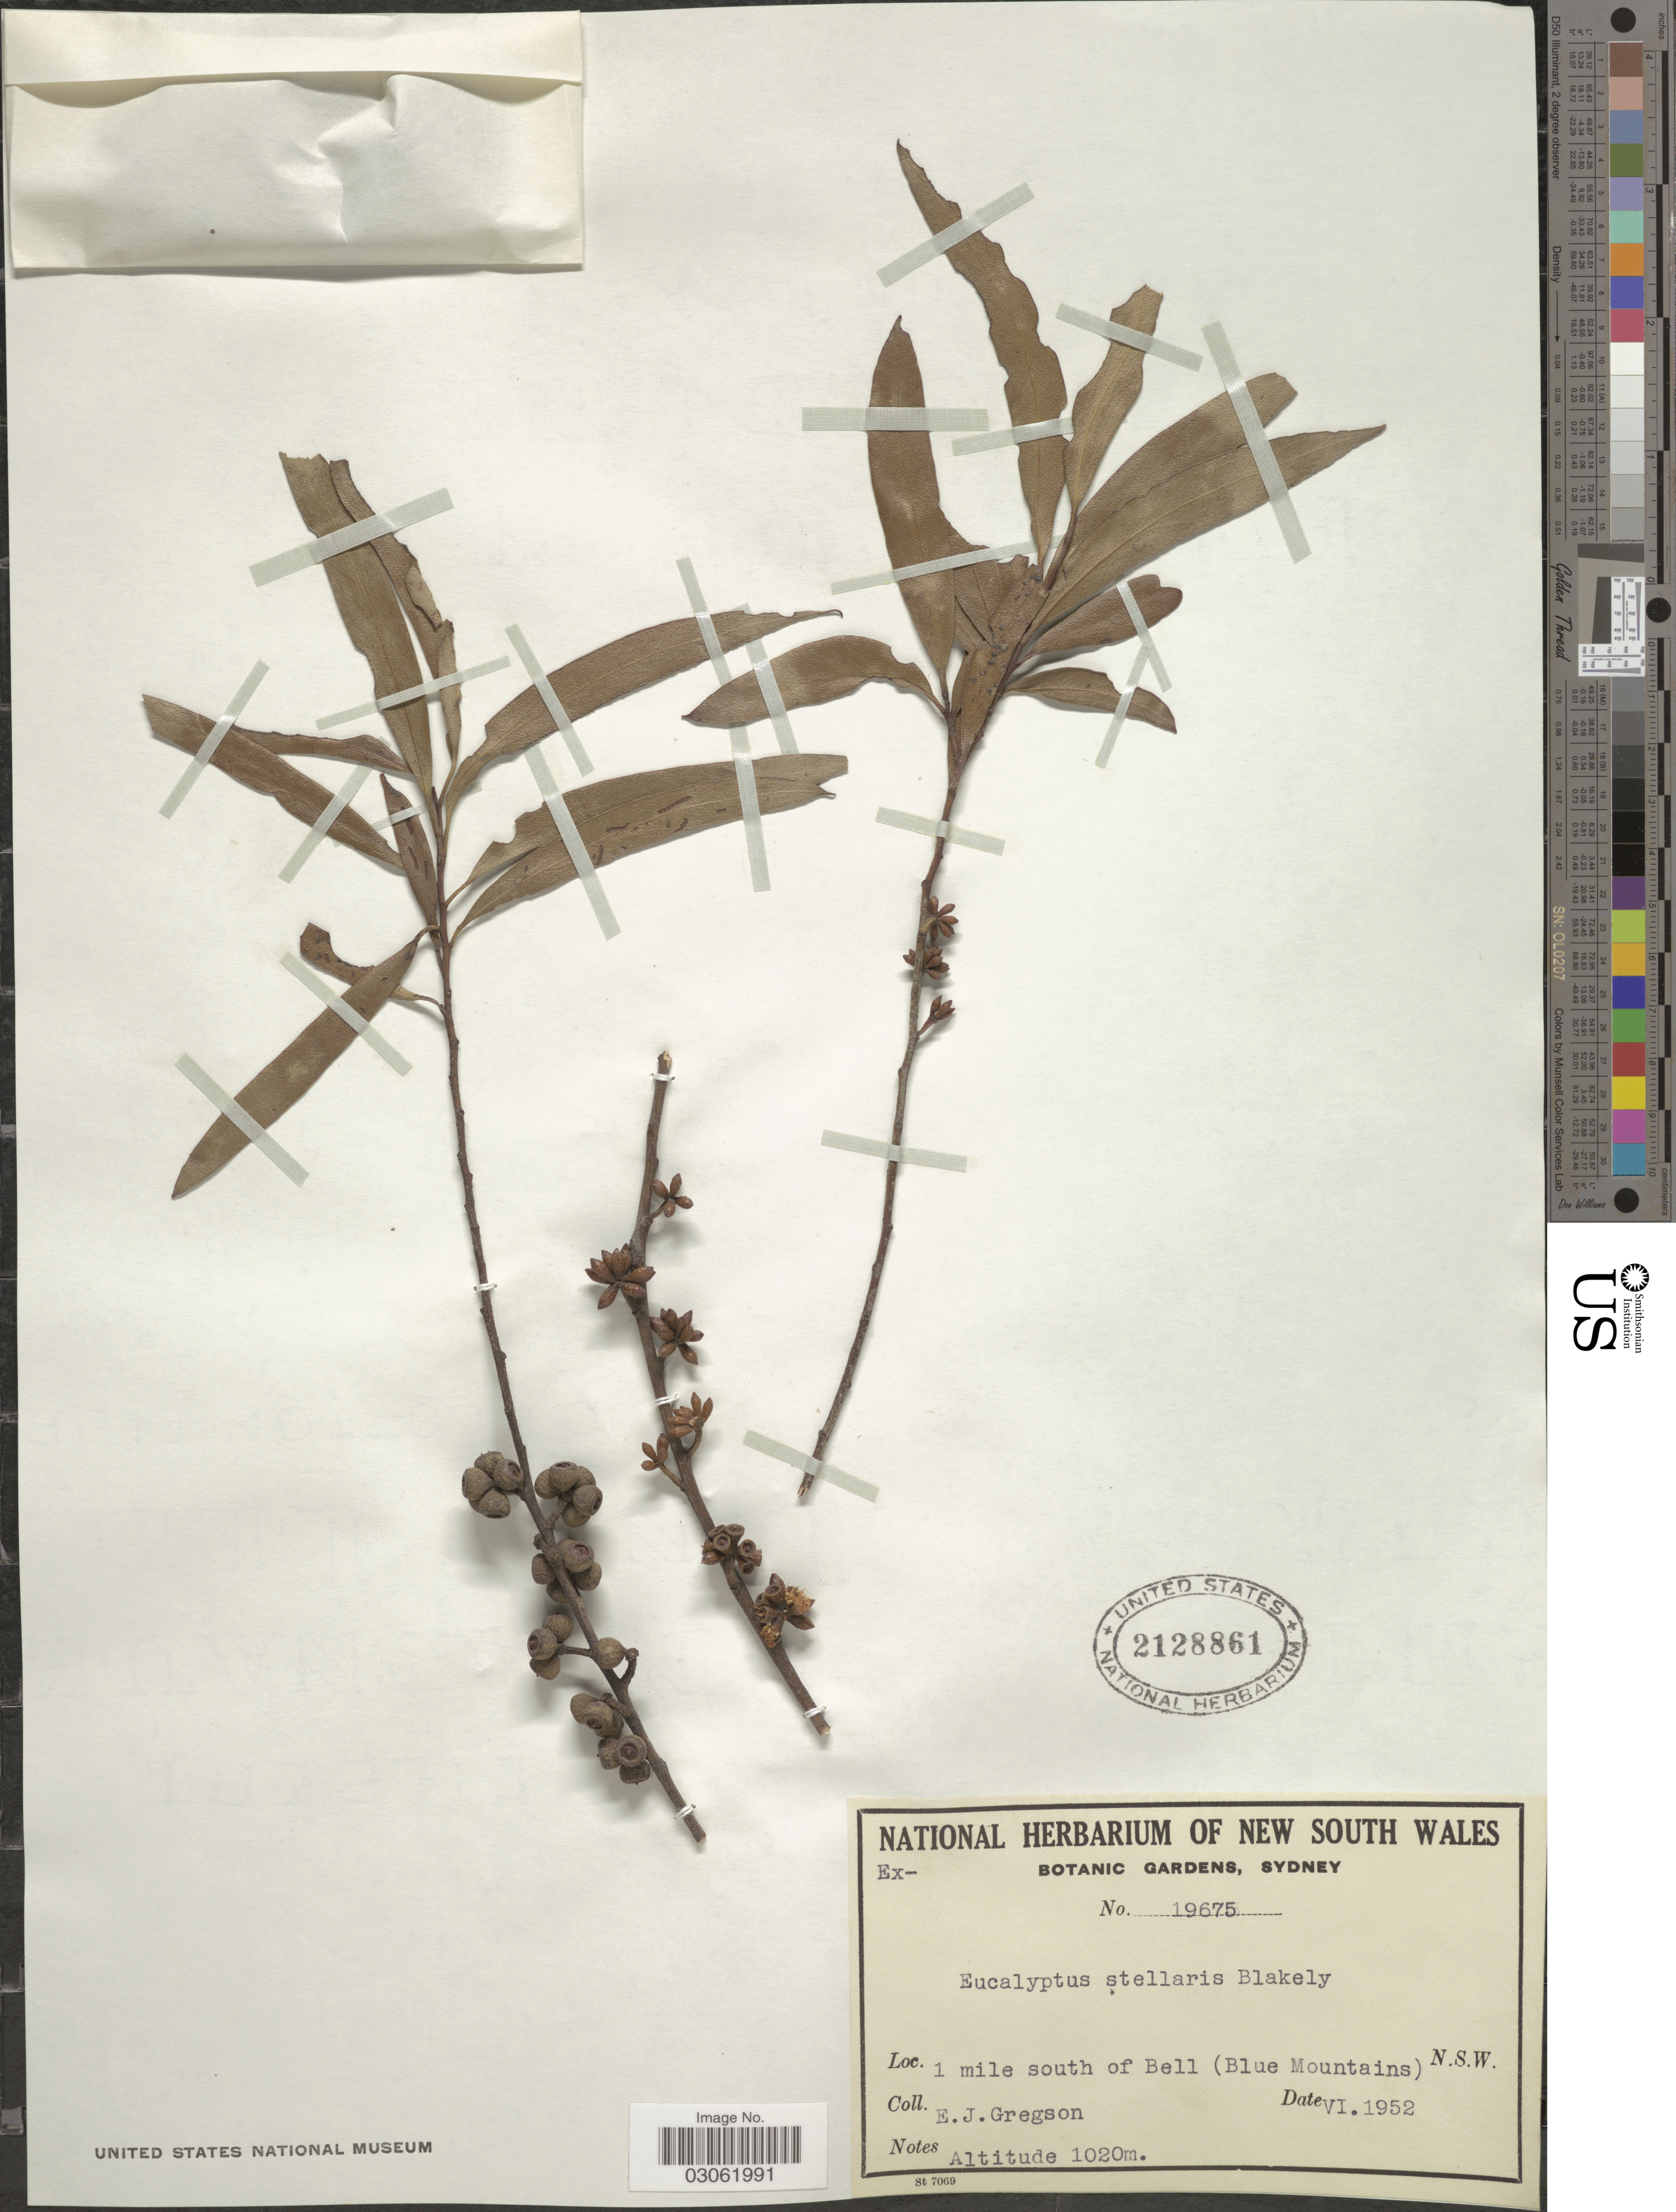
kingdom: Plantae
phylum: Tracheophyta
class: Magnoliopsida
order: Myrtales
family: Myrtaceae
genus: Eucalyptus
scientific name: Eucalyptus x stellaris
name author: Blakely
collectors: J. Gregson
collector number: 19675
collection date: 1952-06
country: Australia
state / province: New South Wales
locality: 1 mile south of Bell (Blue Mountains).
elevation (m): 1020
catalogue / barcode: US 2128861